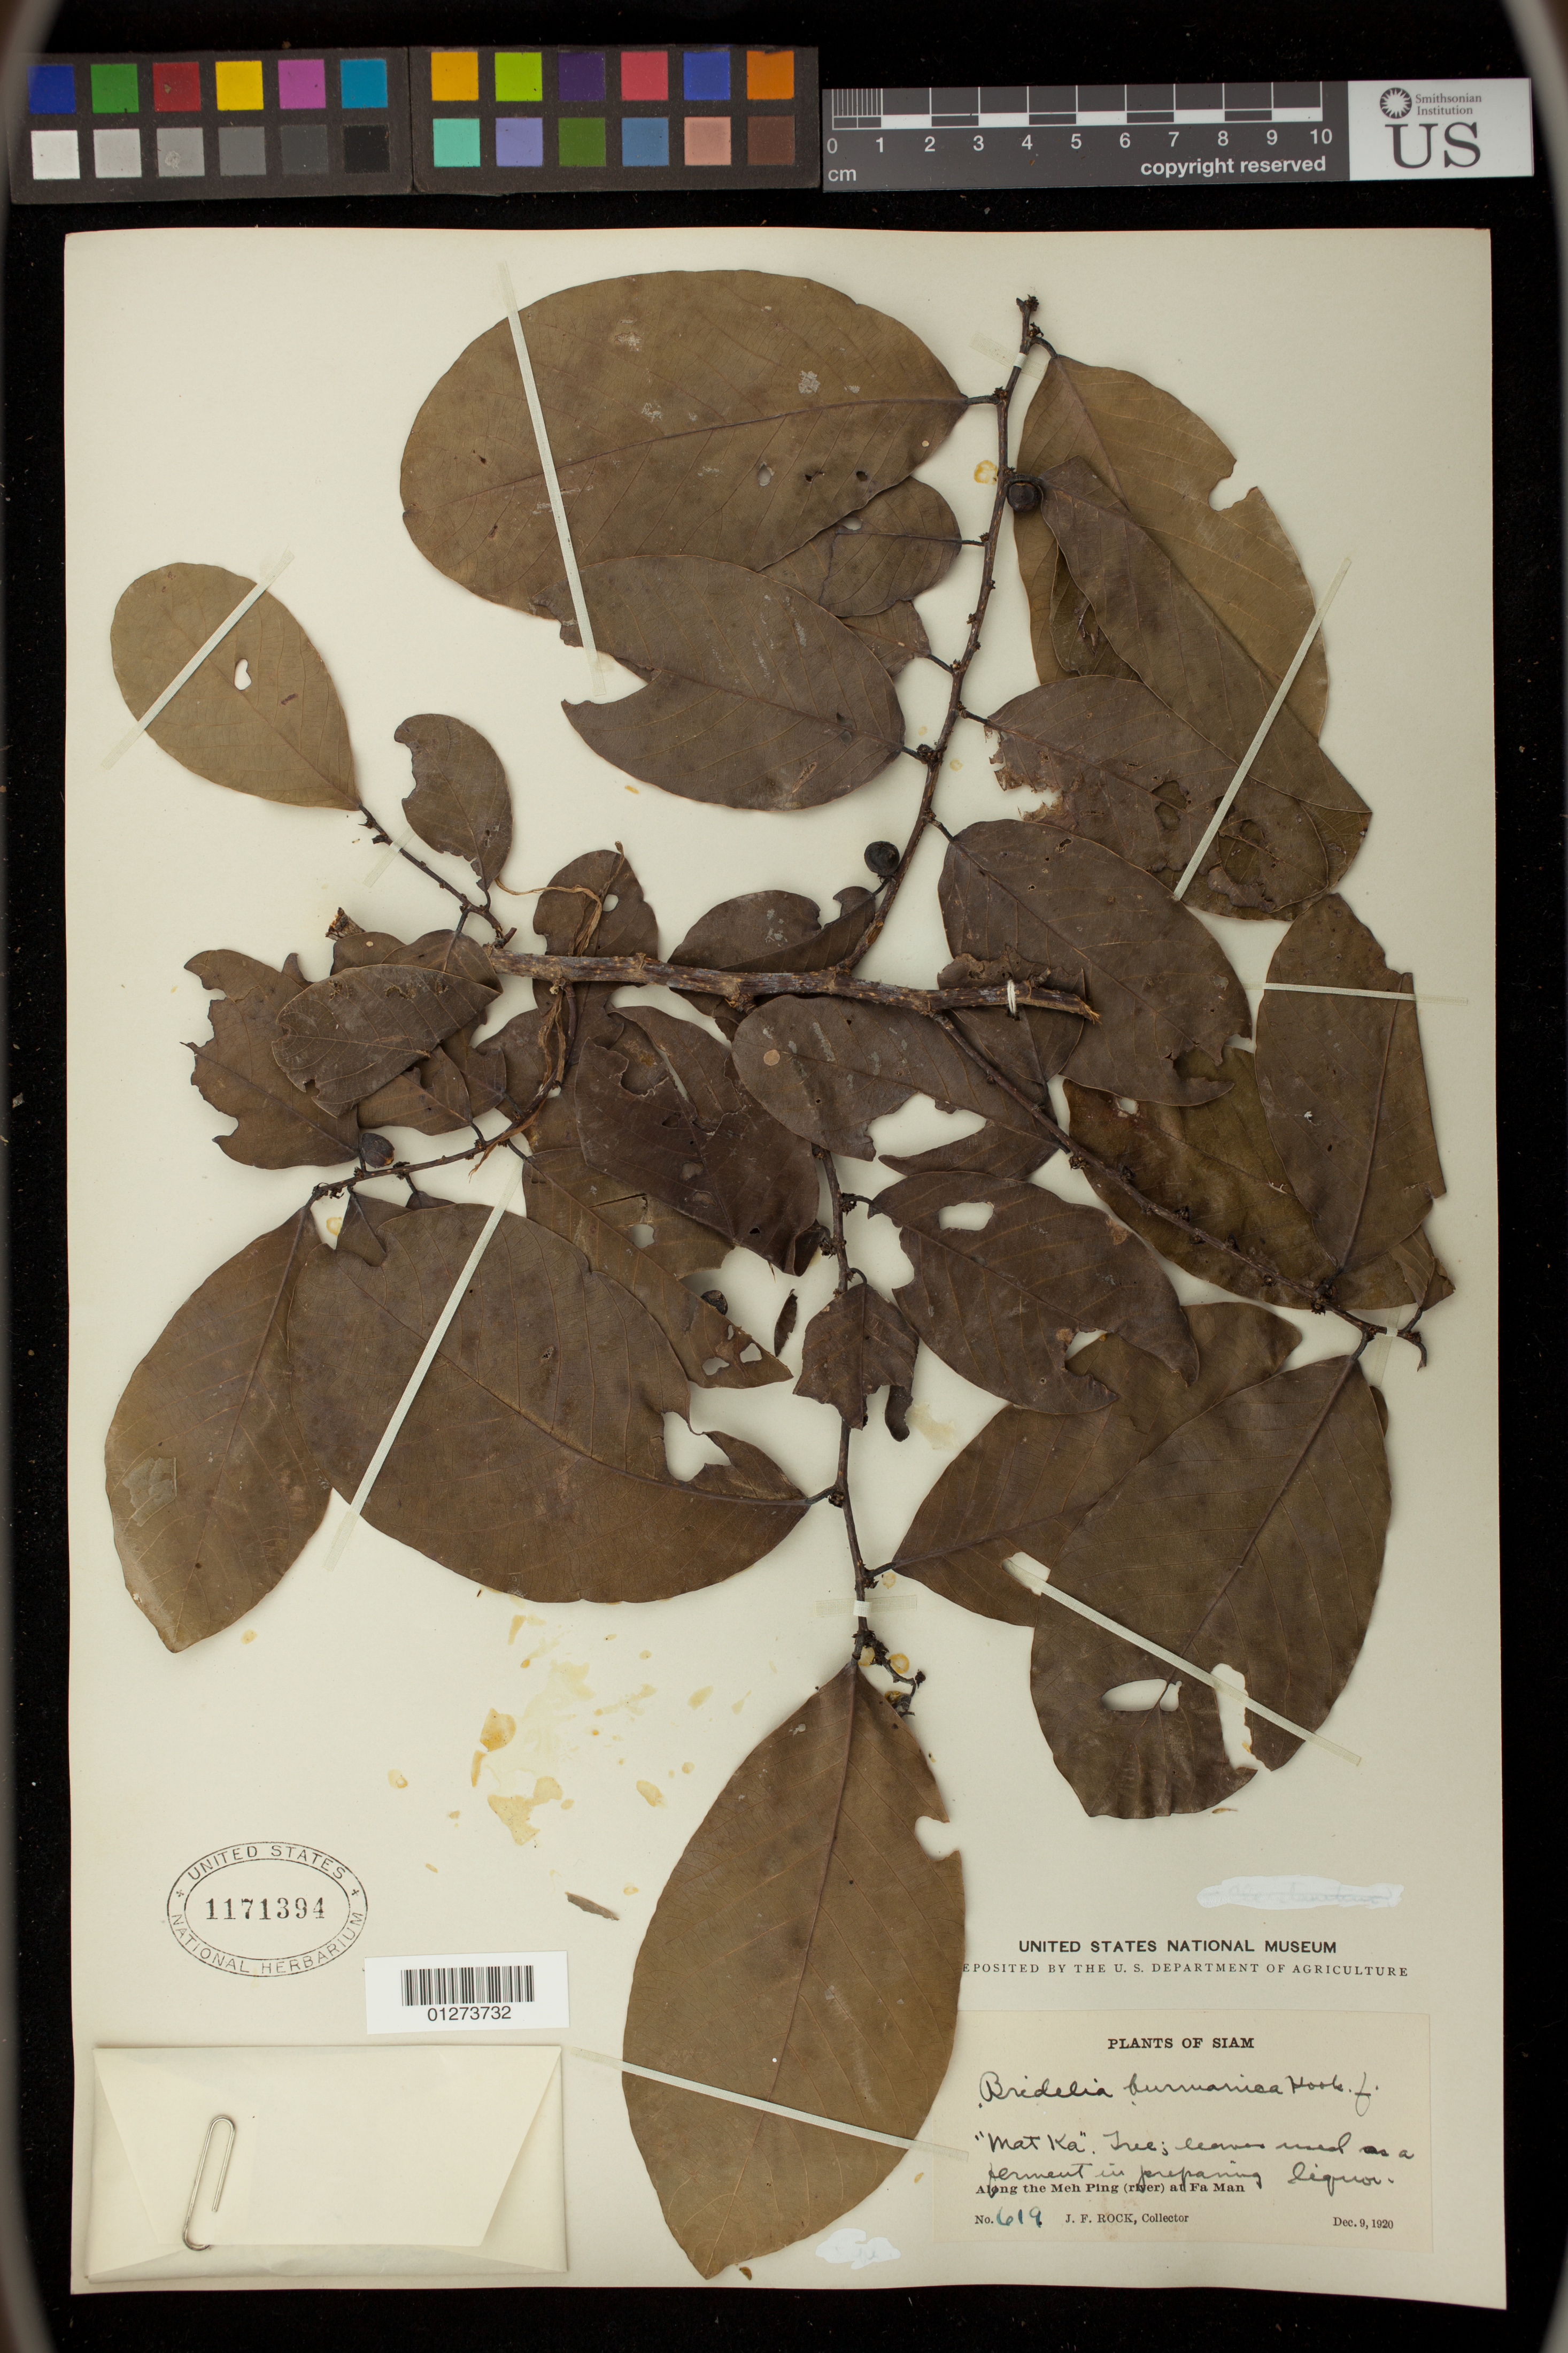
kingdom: Plantae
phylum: Tracheophyta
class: Magnoliopsida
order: Malpighiales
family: Phyllanthaceae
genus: Bridelia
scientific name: Bridelia ovata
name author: Decne.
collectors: J. F. Rock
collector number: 619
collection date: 1920-12-09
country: Thailand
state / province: Nakhon Sawan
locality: Siam. Along the Meh Ping (river) at Fa Man.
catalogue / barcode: US 1171394